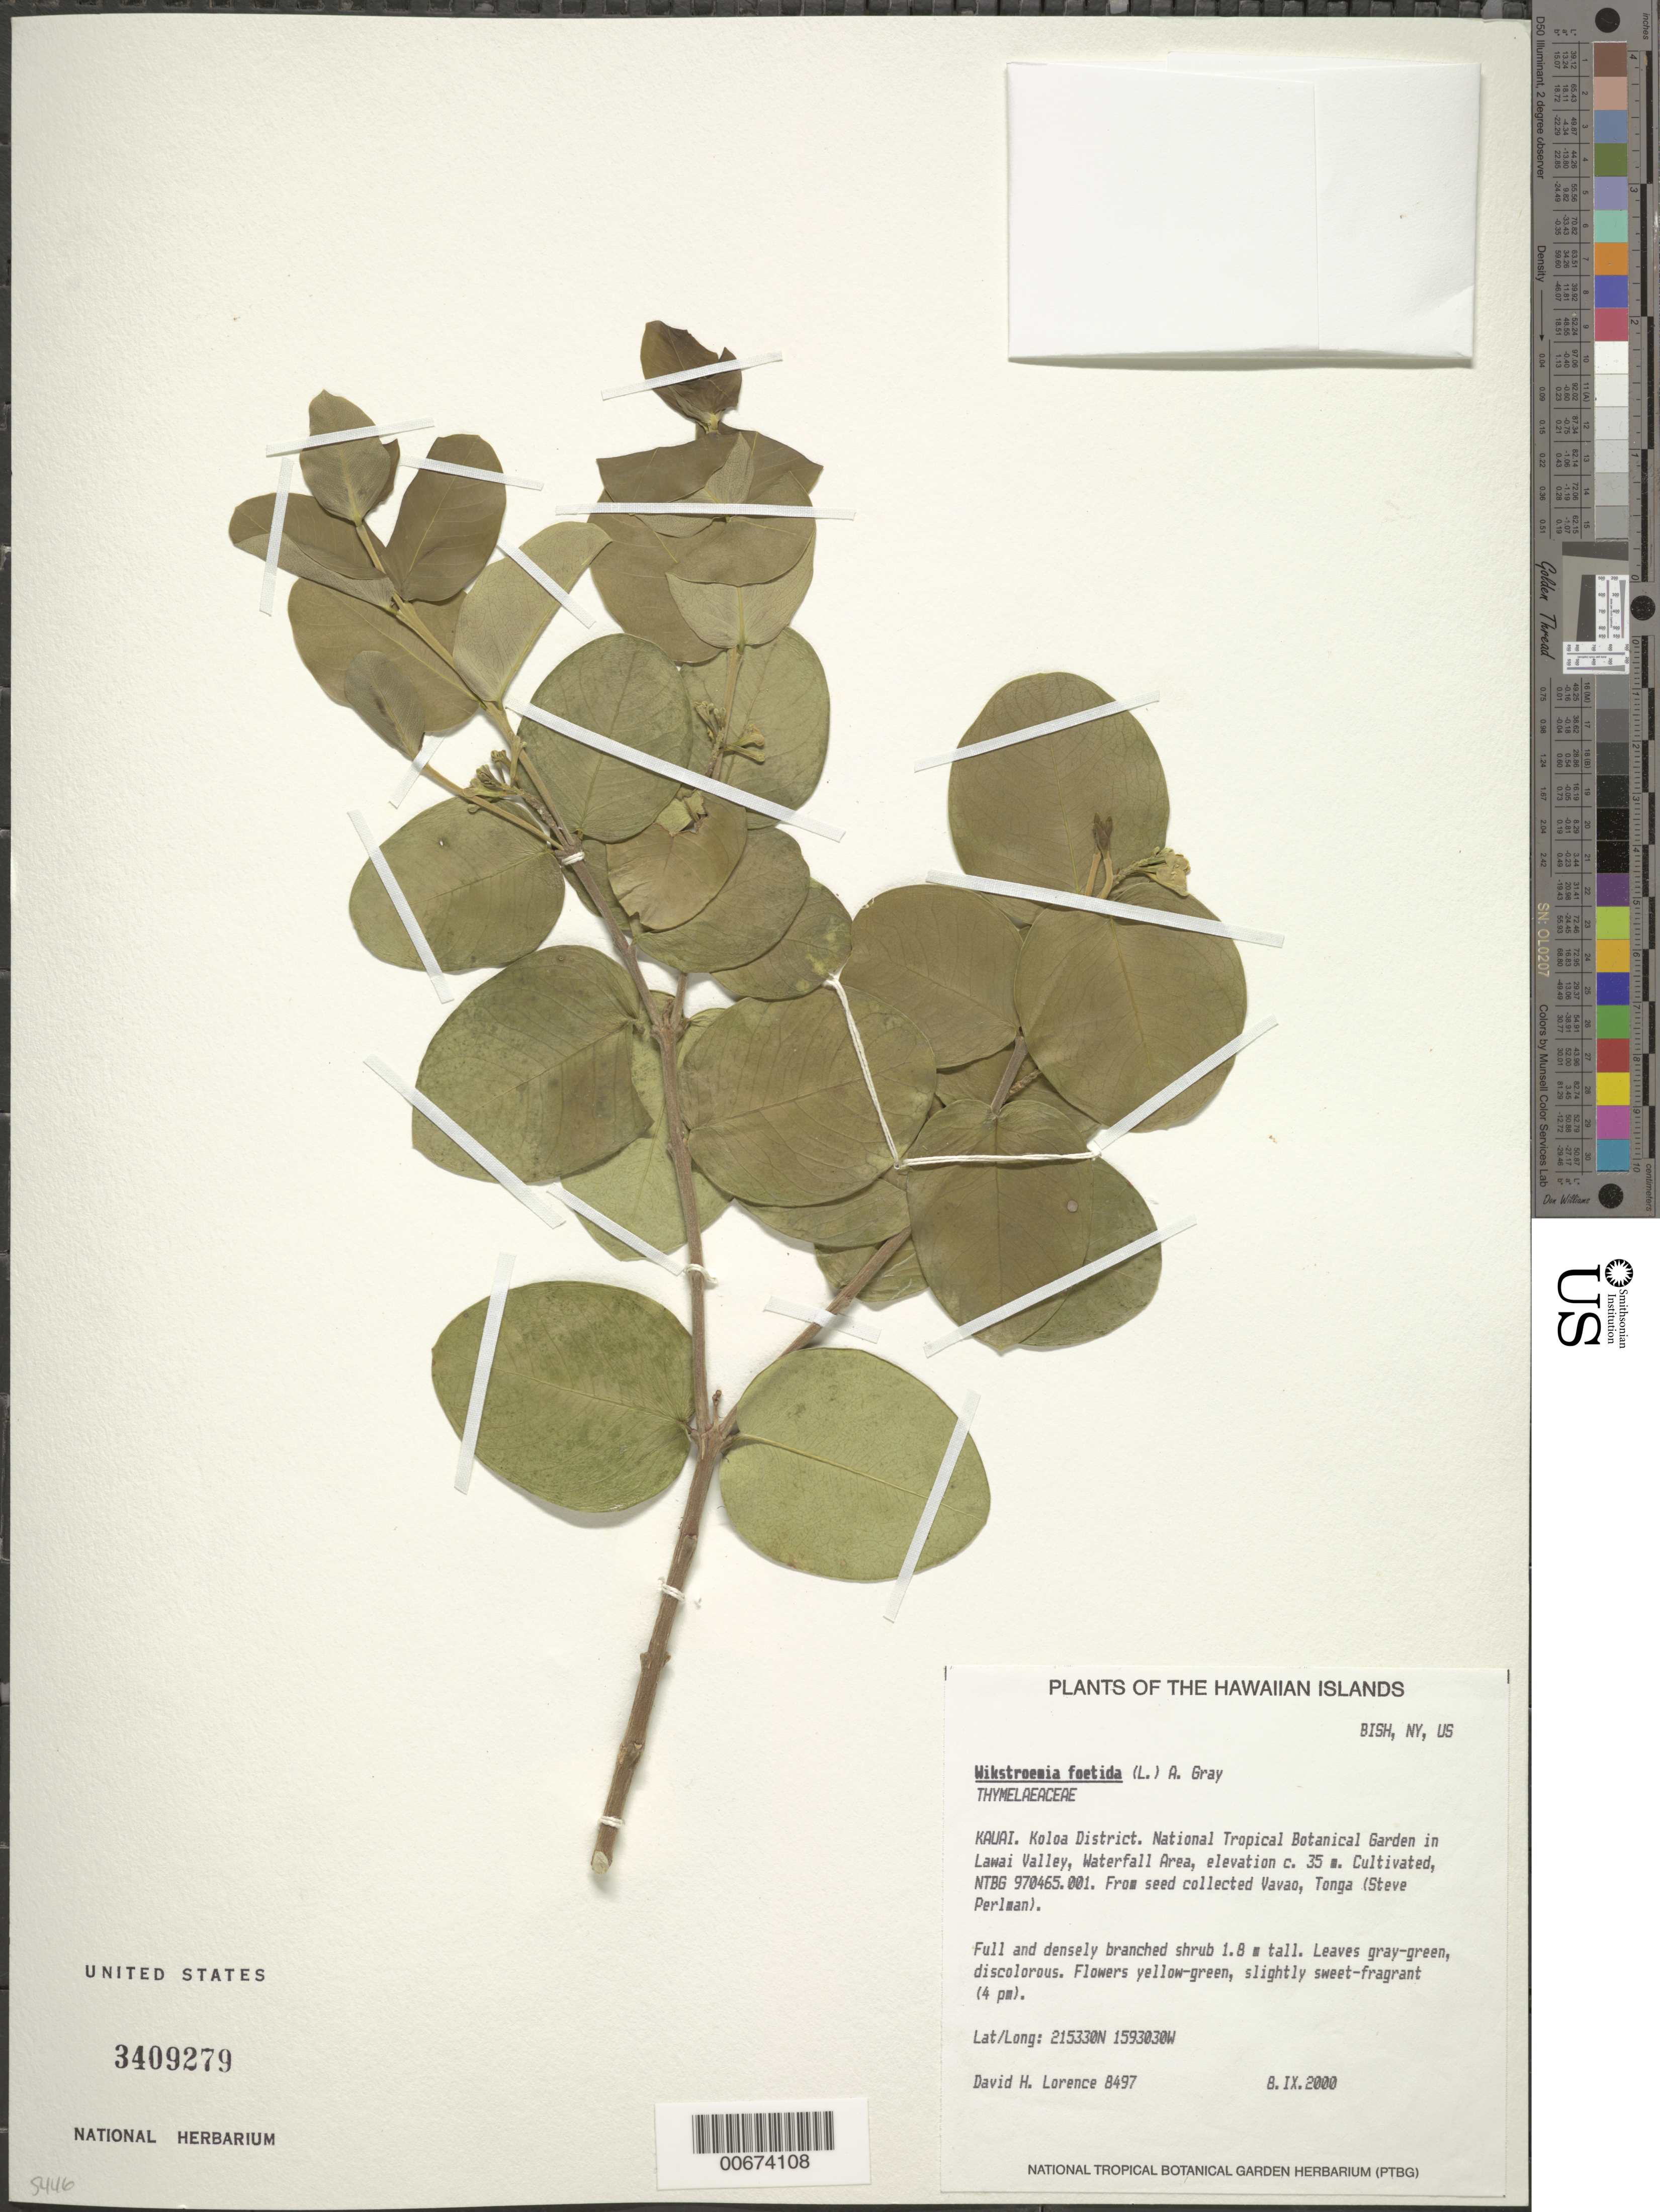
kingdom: Plantae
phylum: Tracheophyta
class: Magnoliopsida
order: Malvales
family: Thymelaeaceae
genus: Wikstroemia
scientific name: Wikstroemia foetida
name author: (L. f.) A. Gray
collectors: D. Lorence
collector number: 8497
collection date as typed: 8 Sep 2000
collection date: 2000-09-08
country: United States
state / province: Hawaii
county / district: Kauai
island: Kaua'i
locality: National Tropical Botanical Garden in Lawai Valley, Waterfall Area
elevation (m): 35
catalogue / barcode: US 3409279